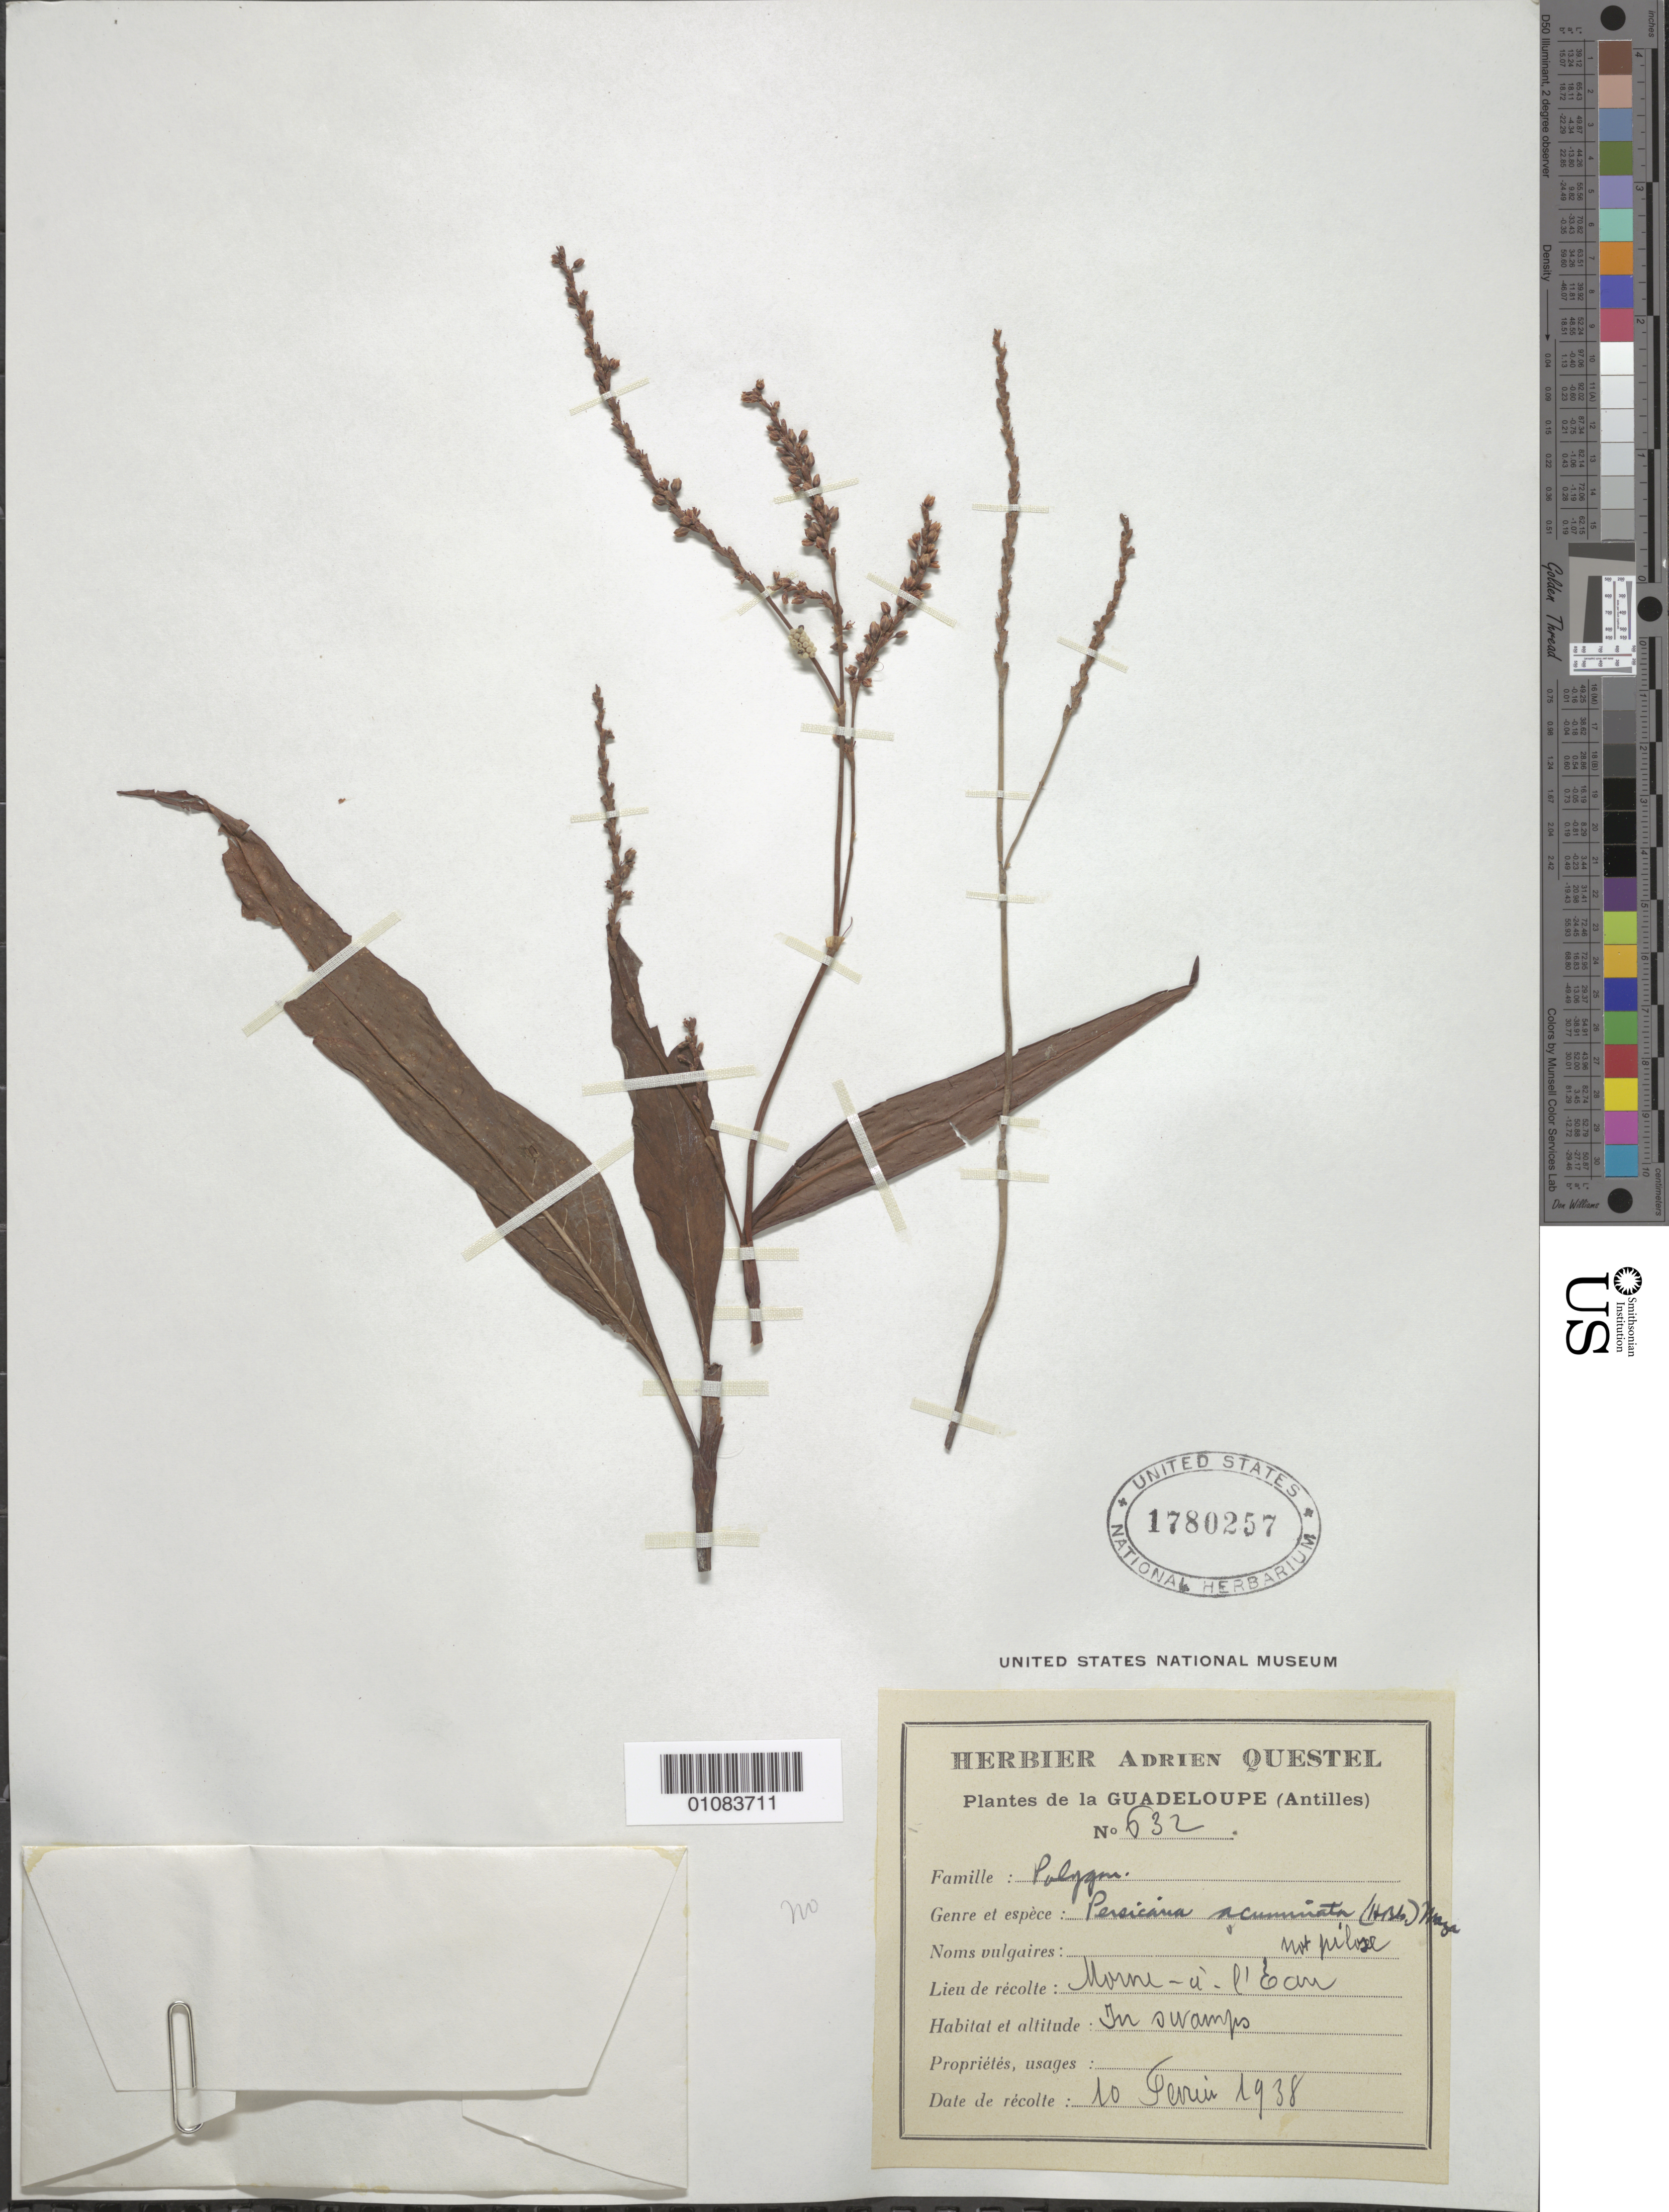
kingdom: Plantae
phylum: Tracheophyta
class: Magnoliopsida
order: Caryophyllales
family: Polygonaceae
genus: Polygonum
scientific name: Polygonum acuminatum var. acuminatum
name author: Kunth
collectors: A. Questel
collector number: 632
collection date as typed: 10 Feb 1938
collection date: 1938-02-10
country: Guadeloupe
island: Grande Terre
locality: Morne-a-l'Eau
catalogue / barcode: US 1780257